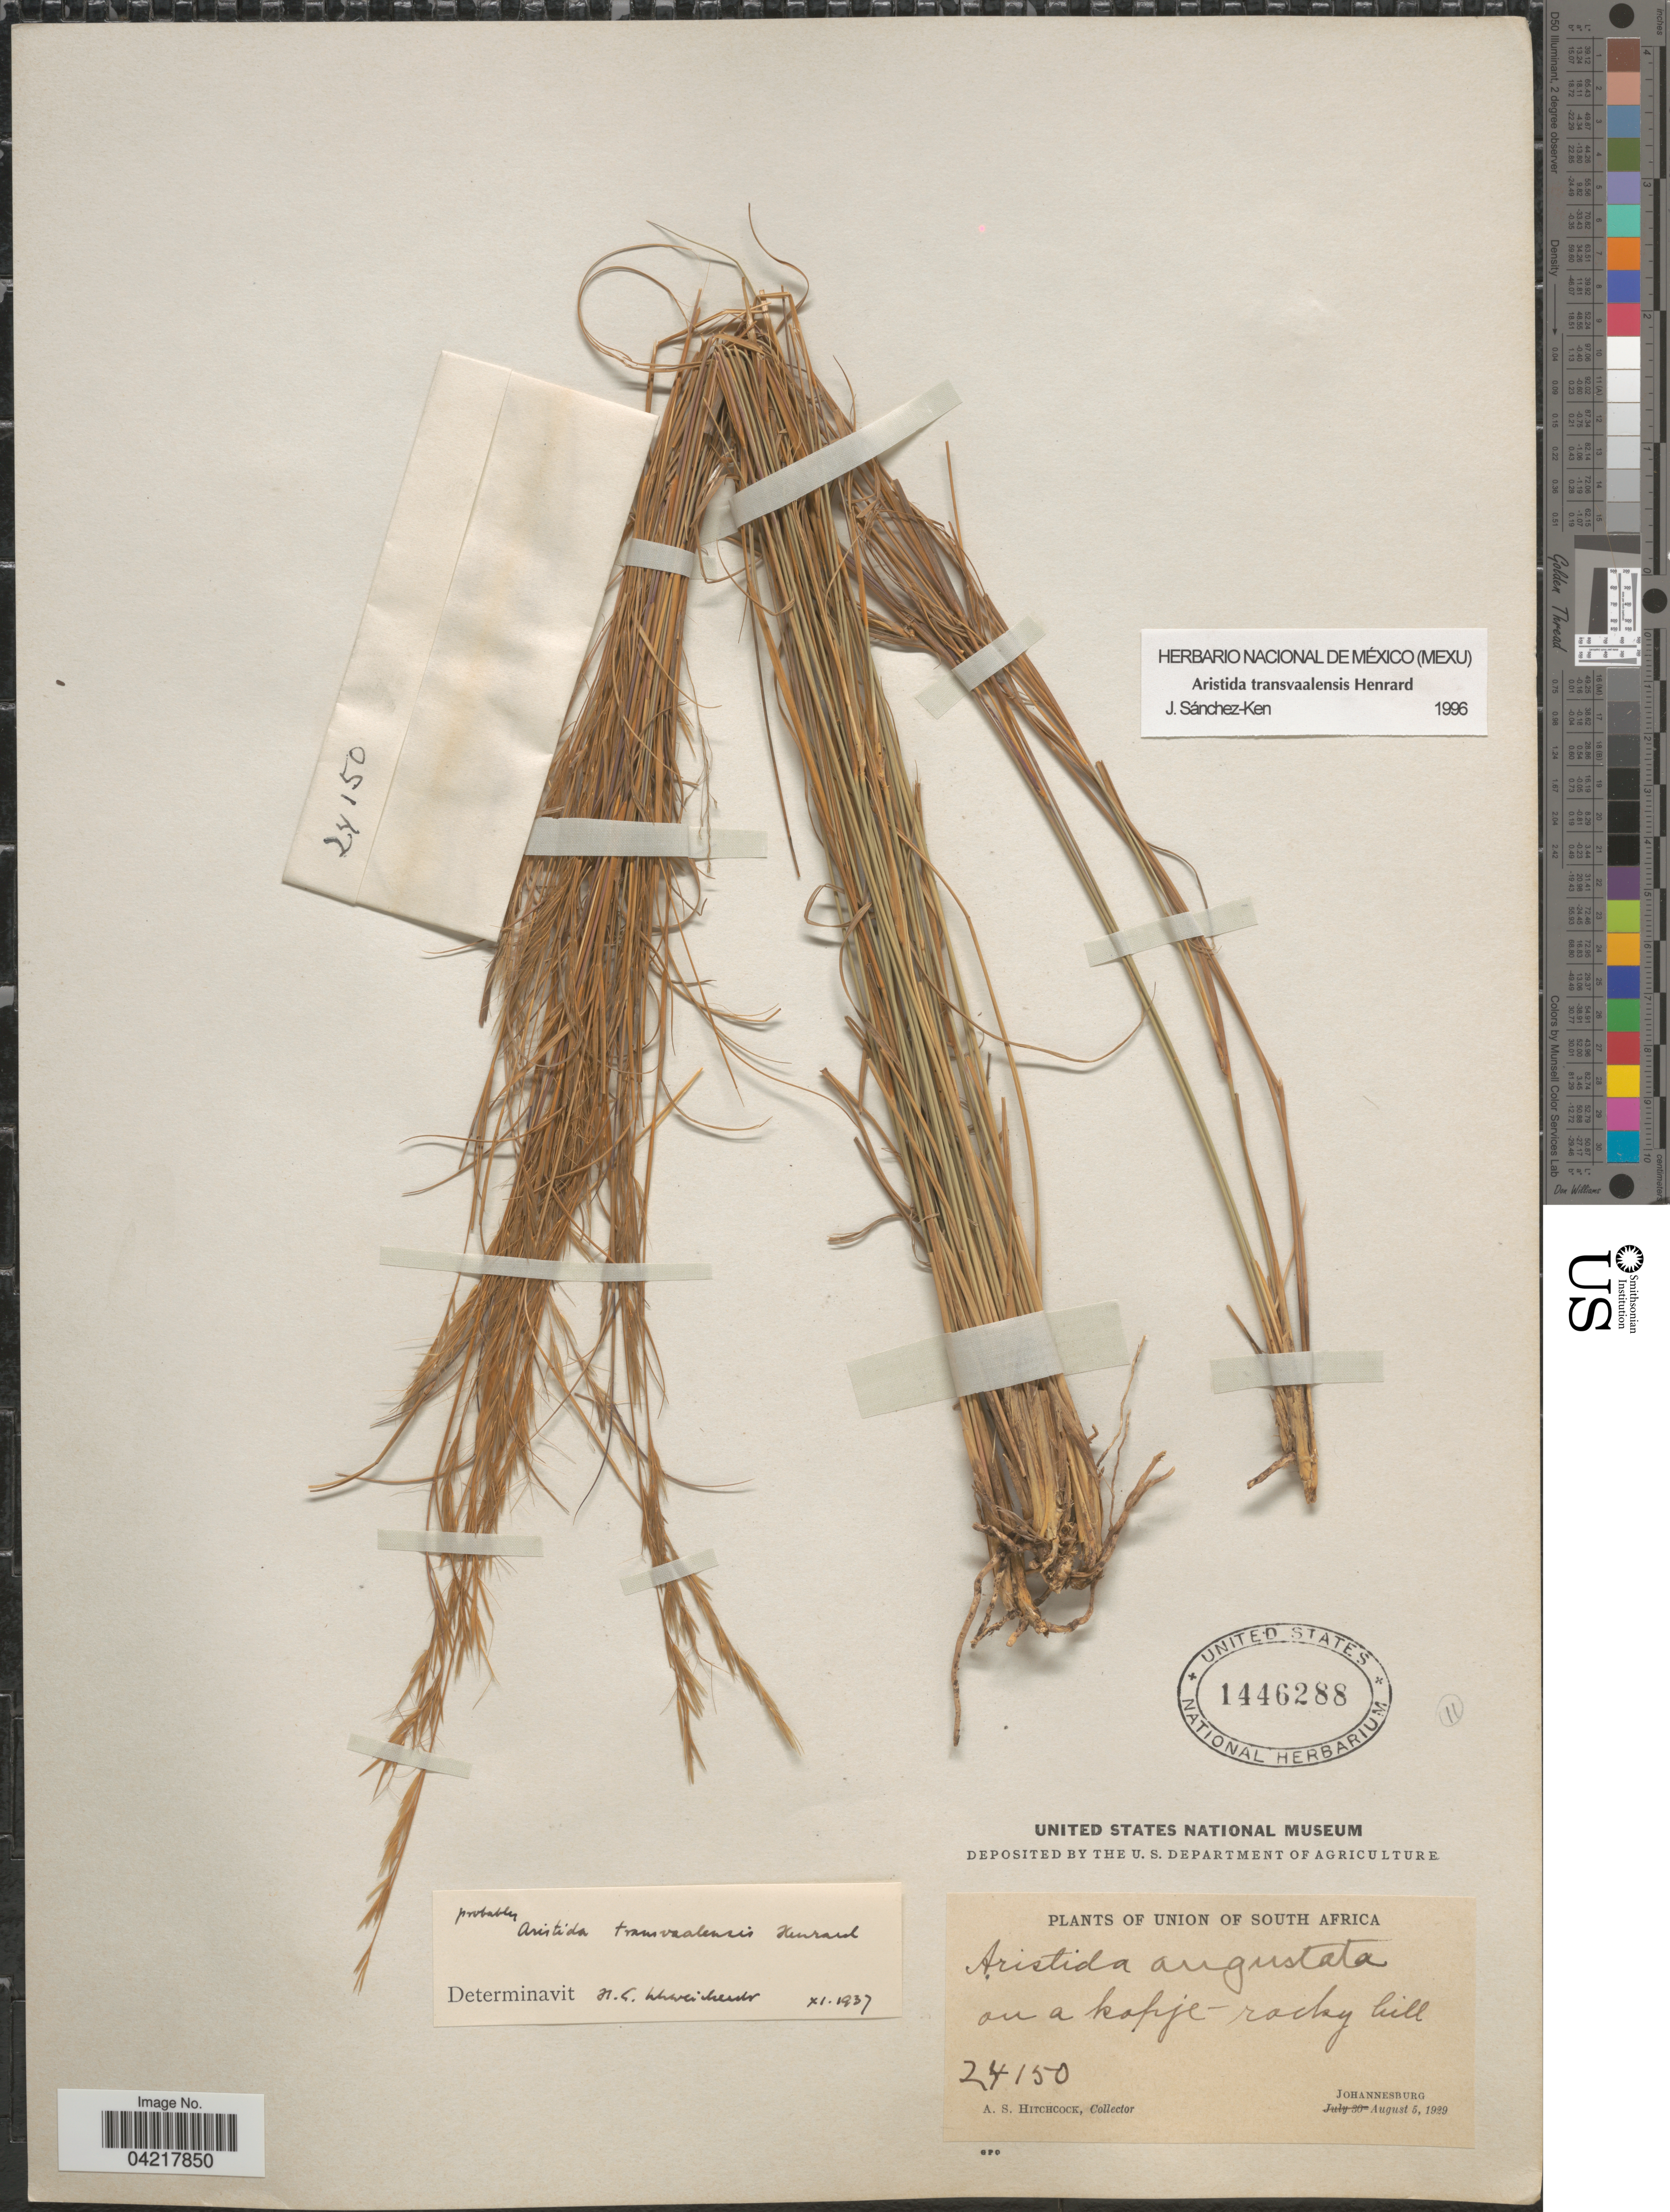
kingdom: Plantae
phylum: Tracheophyta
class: Liliopsida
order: Poales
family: Poaceae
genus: Aristida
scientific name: Aristida transvaalensis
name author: Henr.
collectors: A. S. Hitchcock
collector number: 24150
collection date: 1929-08-05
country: South Africa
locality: Union of South Africa. Johannesburg.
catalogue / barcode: US 1446288